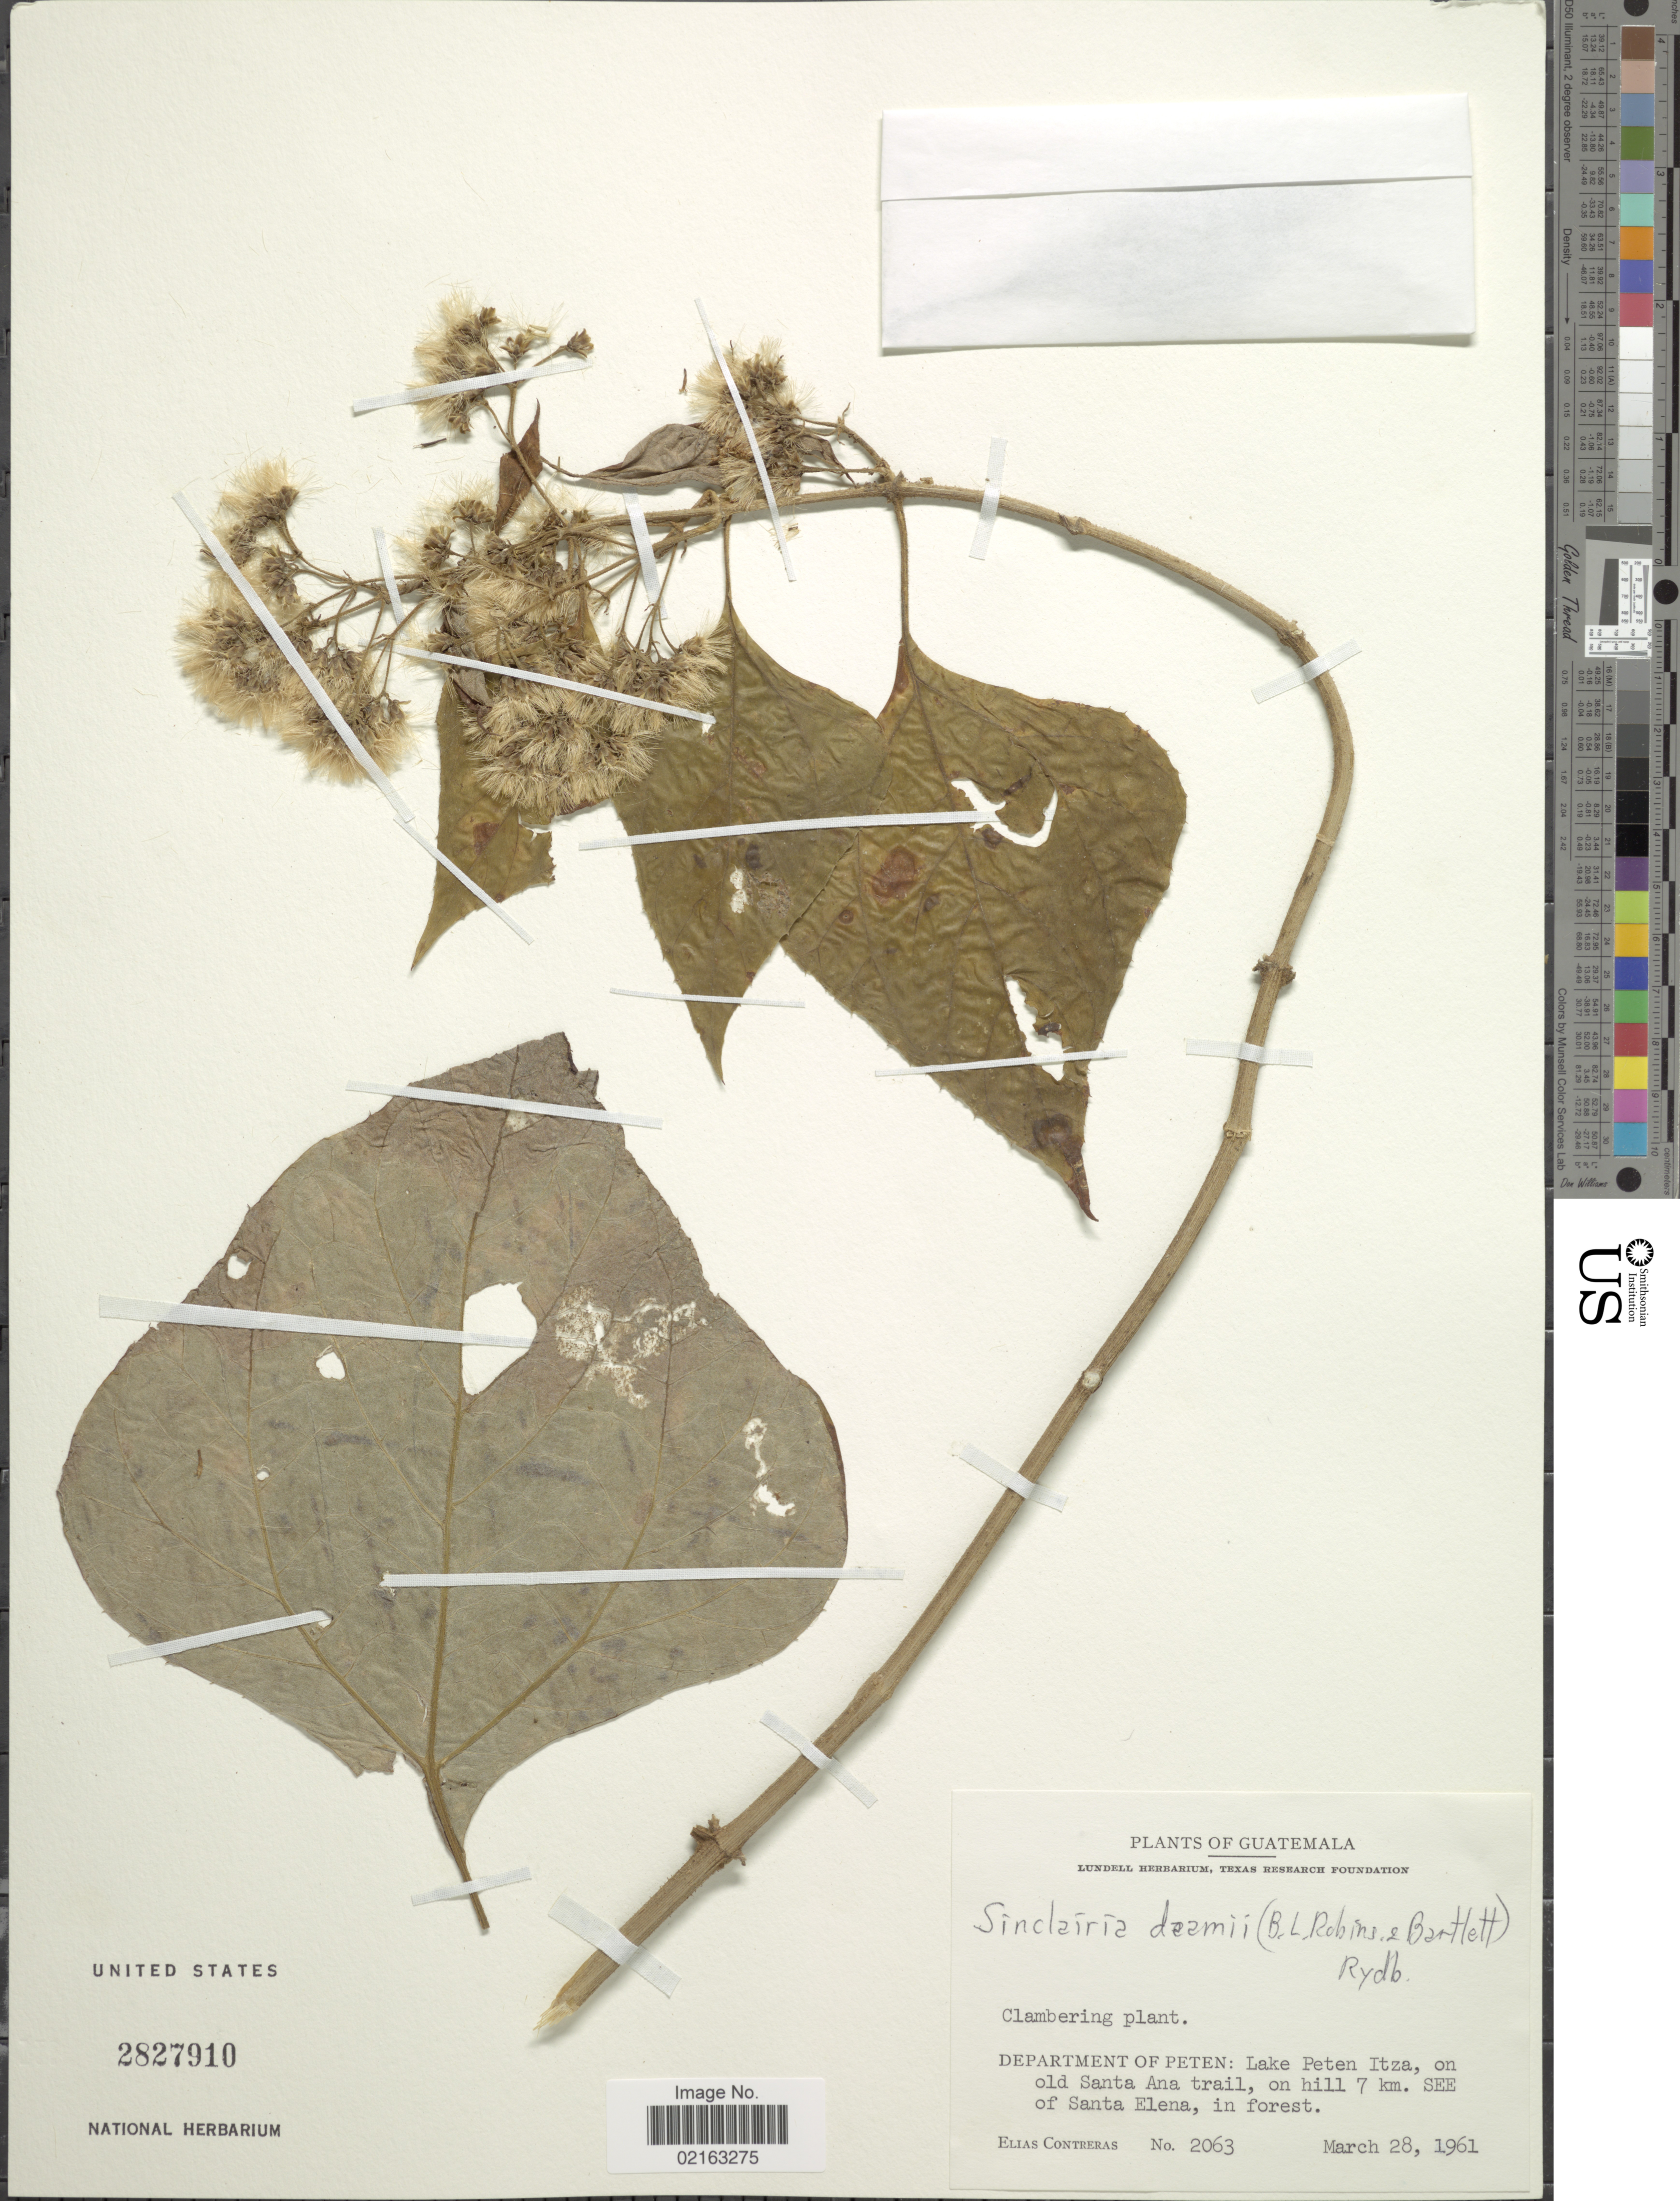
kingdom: Plantae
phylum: Tracheophyta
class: Magnoliopsida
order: Asterales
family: Asteraceae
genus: Sinclairia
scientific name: Sinclairia deamii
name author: (B.L. Rob. & Bartl.) Rydb.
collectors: E. Contreras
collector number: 2063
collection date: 1961-03-28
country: Guatemala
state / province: El Petén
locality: Department of Peten: Lake Peten Itza, on old Santa Ana trail, on hill 7 km. SEE of Santa Elena, in forest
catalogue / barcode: US 2827910